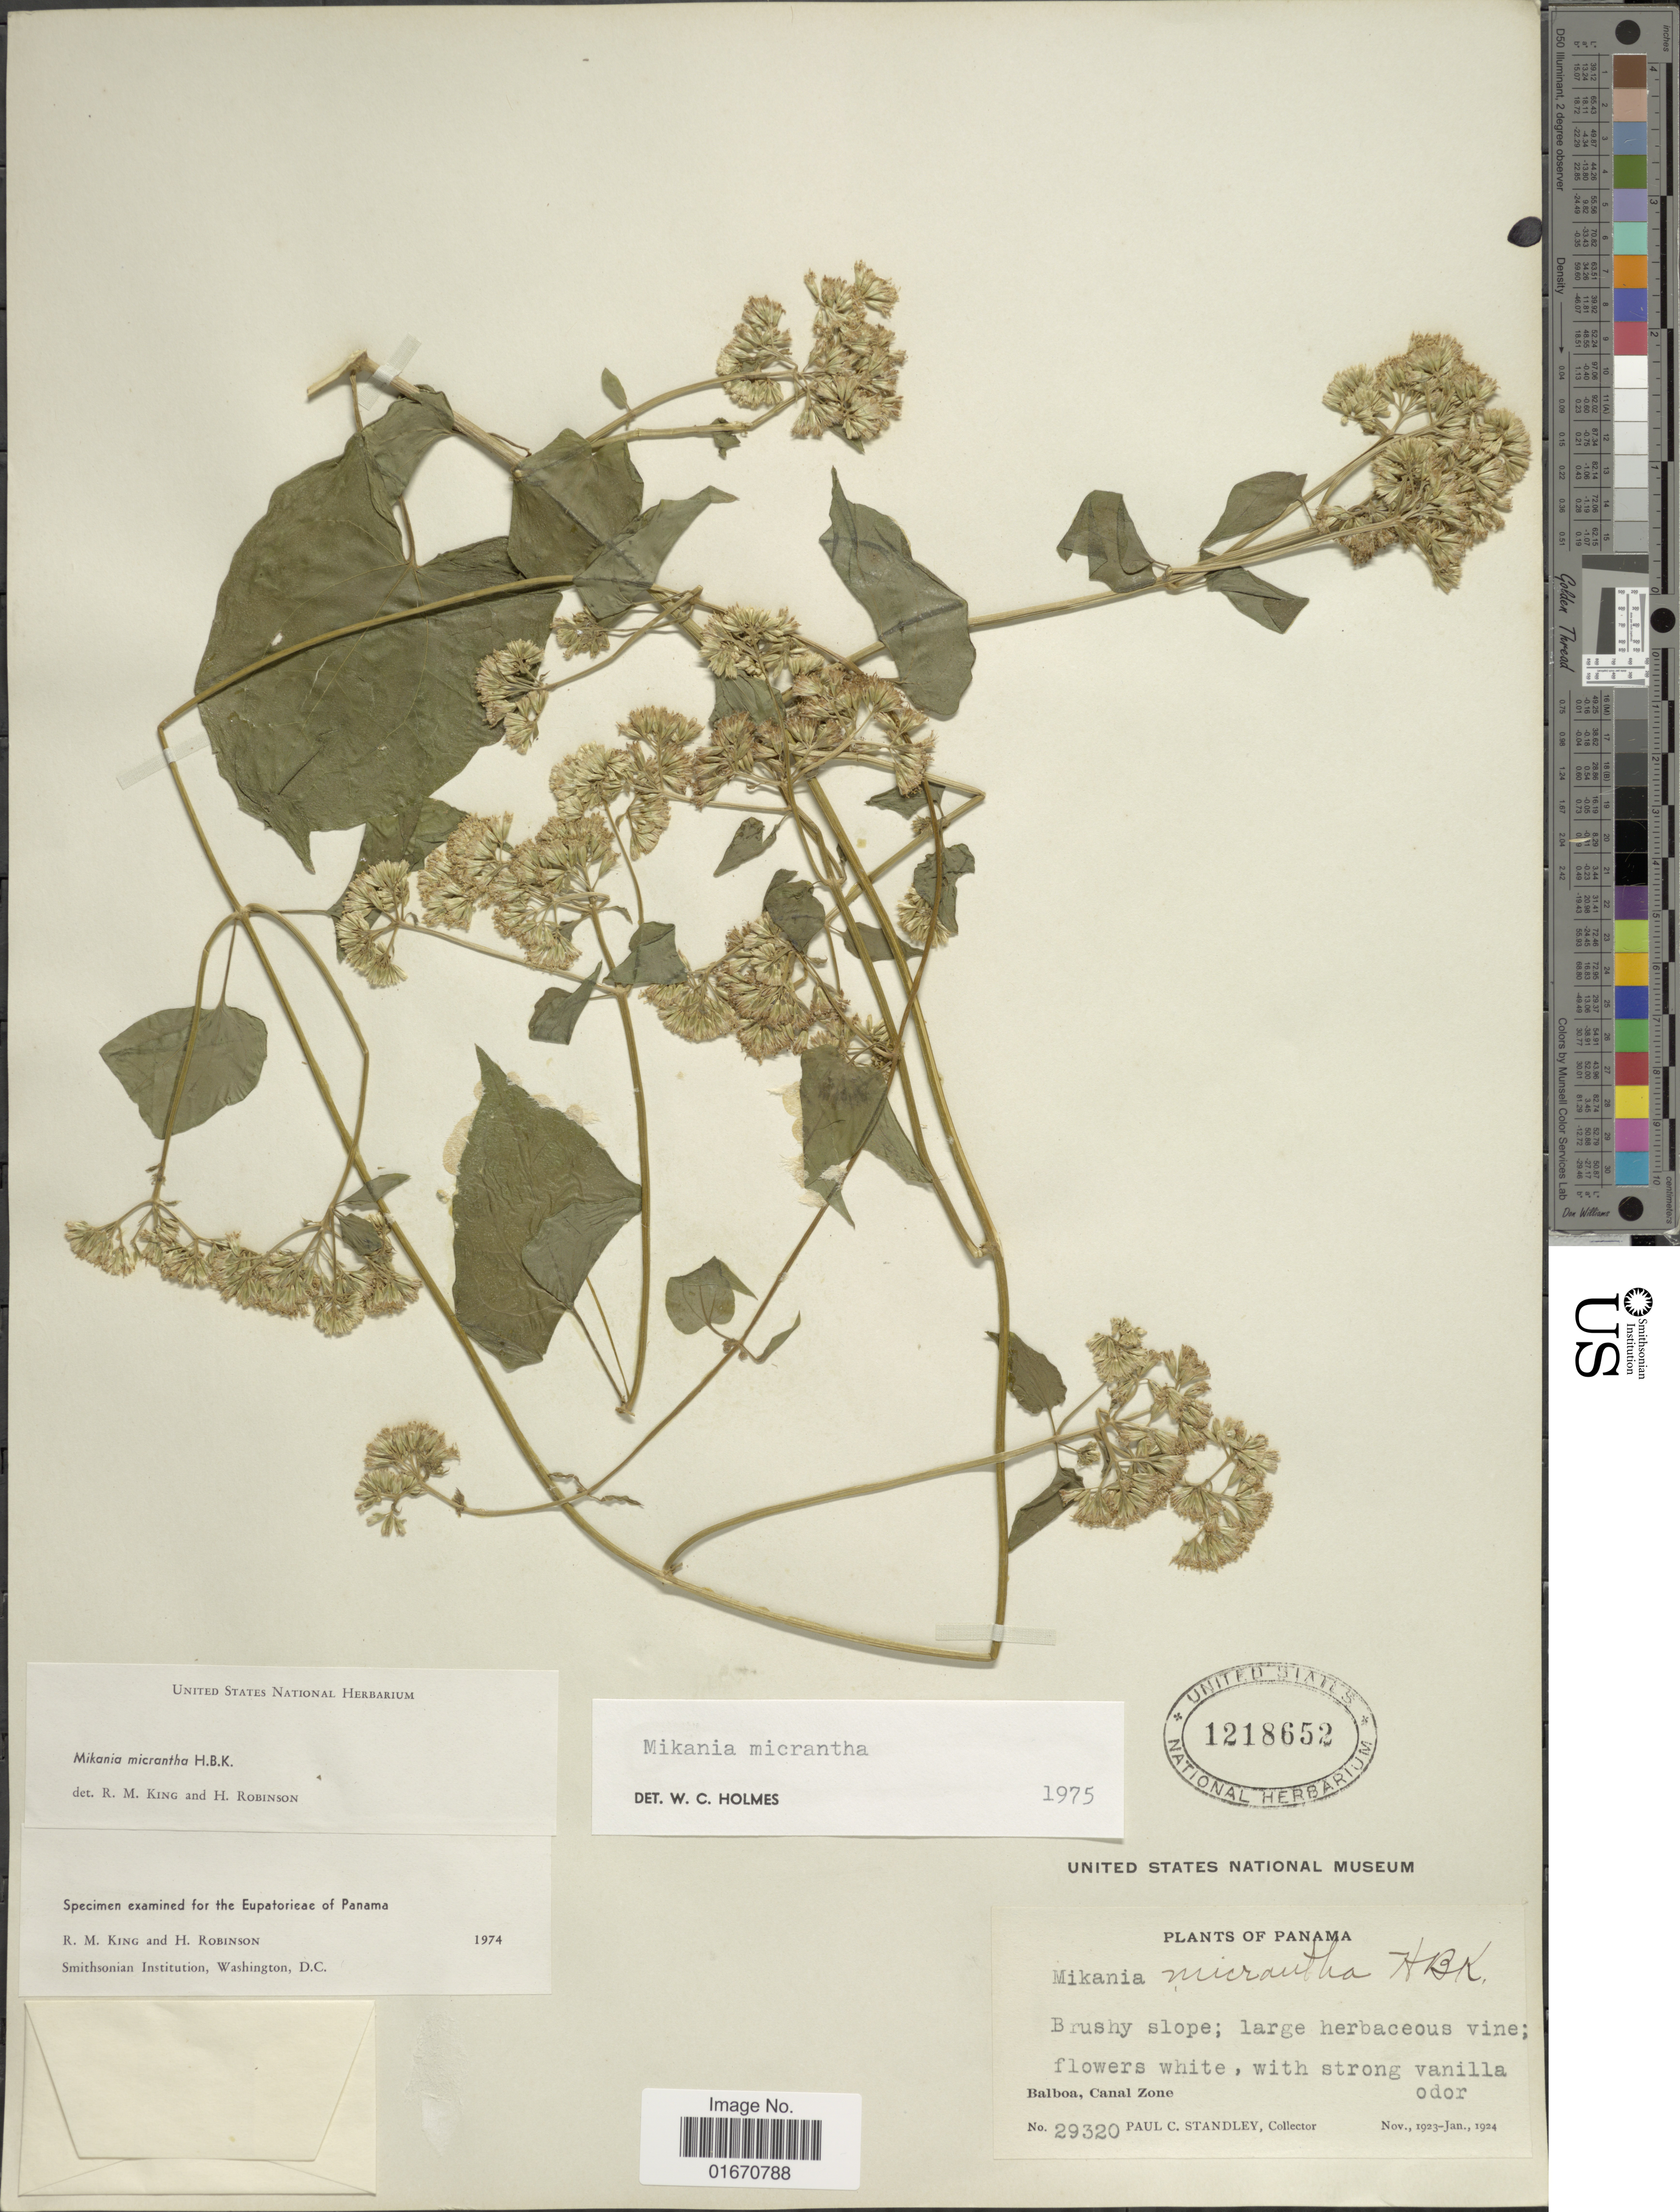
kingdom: Plantae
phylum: Tracheophyta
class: Magnoliopsida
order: Asterales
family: Asteraceae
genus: Mikania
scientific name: Mikania micrantha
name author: Kunth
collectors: P. C. Standley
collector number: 29320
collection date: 1923-11/1924-01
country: Panama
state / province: Colón / Panamá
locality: Balboa, Canal Zone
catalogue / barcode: US 1218652